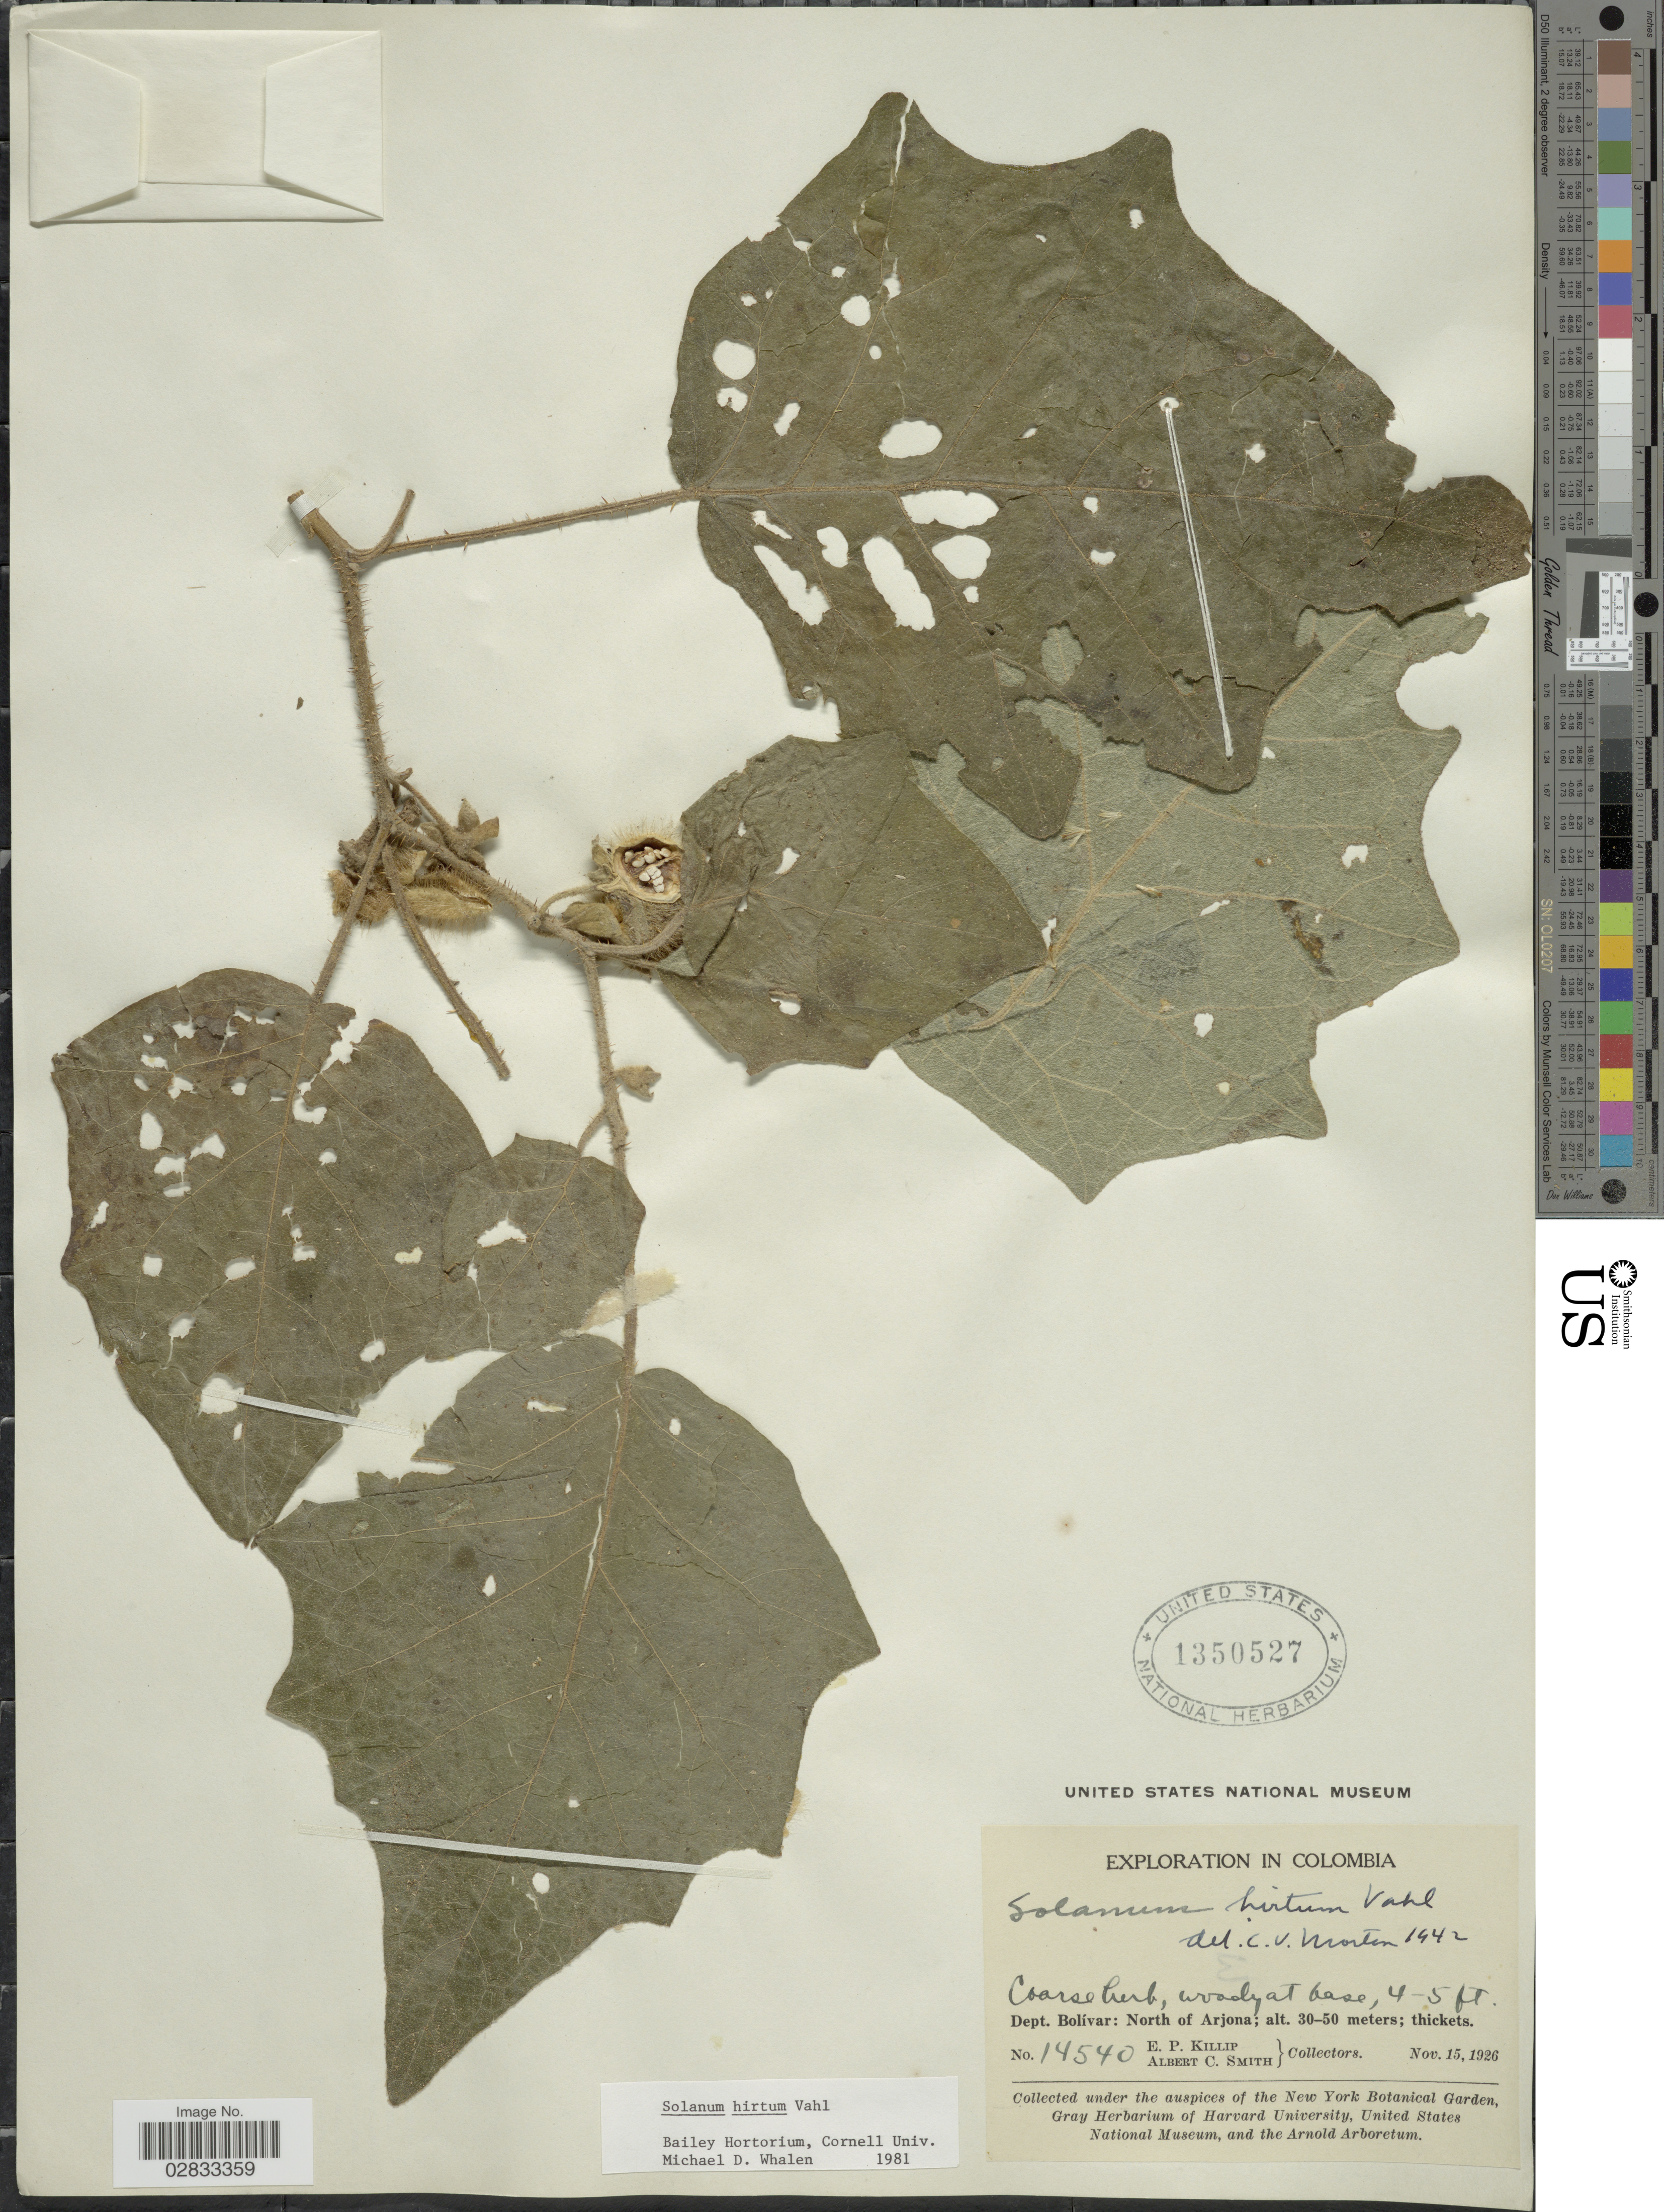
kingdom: Plantae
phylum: Tracheophyta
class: Magnoliopsida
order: Solanales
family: Solanaceae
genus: Solanum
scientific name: Solanum hirtum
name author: Vahl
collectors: E. P. Killip & A. C. Smith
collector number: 14540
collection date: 1926-11-15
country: Colombia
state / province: Bolívar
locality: Dept. Bolívar: North of Arjona.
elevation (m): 30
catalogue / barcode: US 1350527